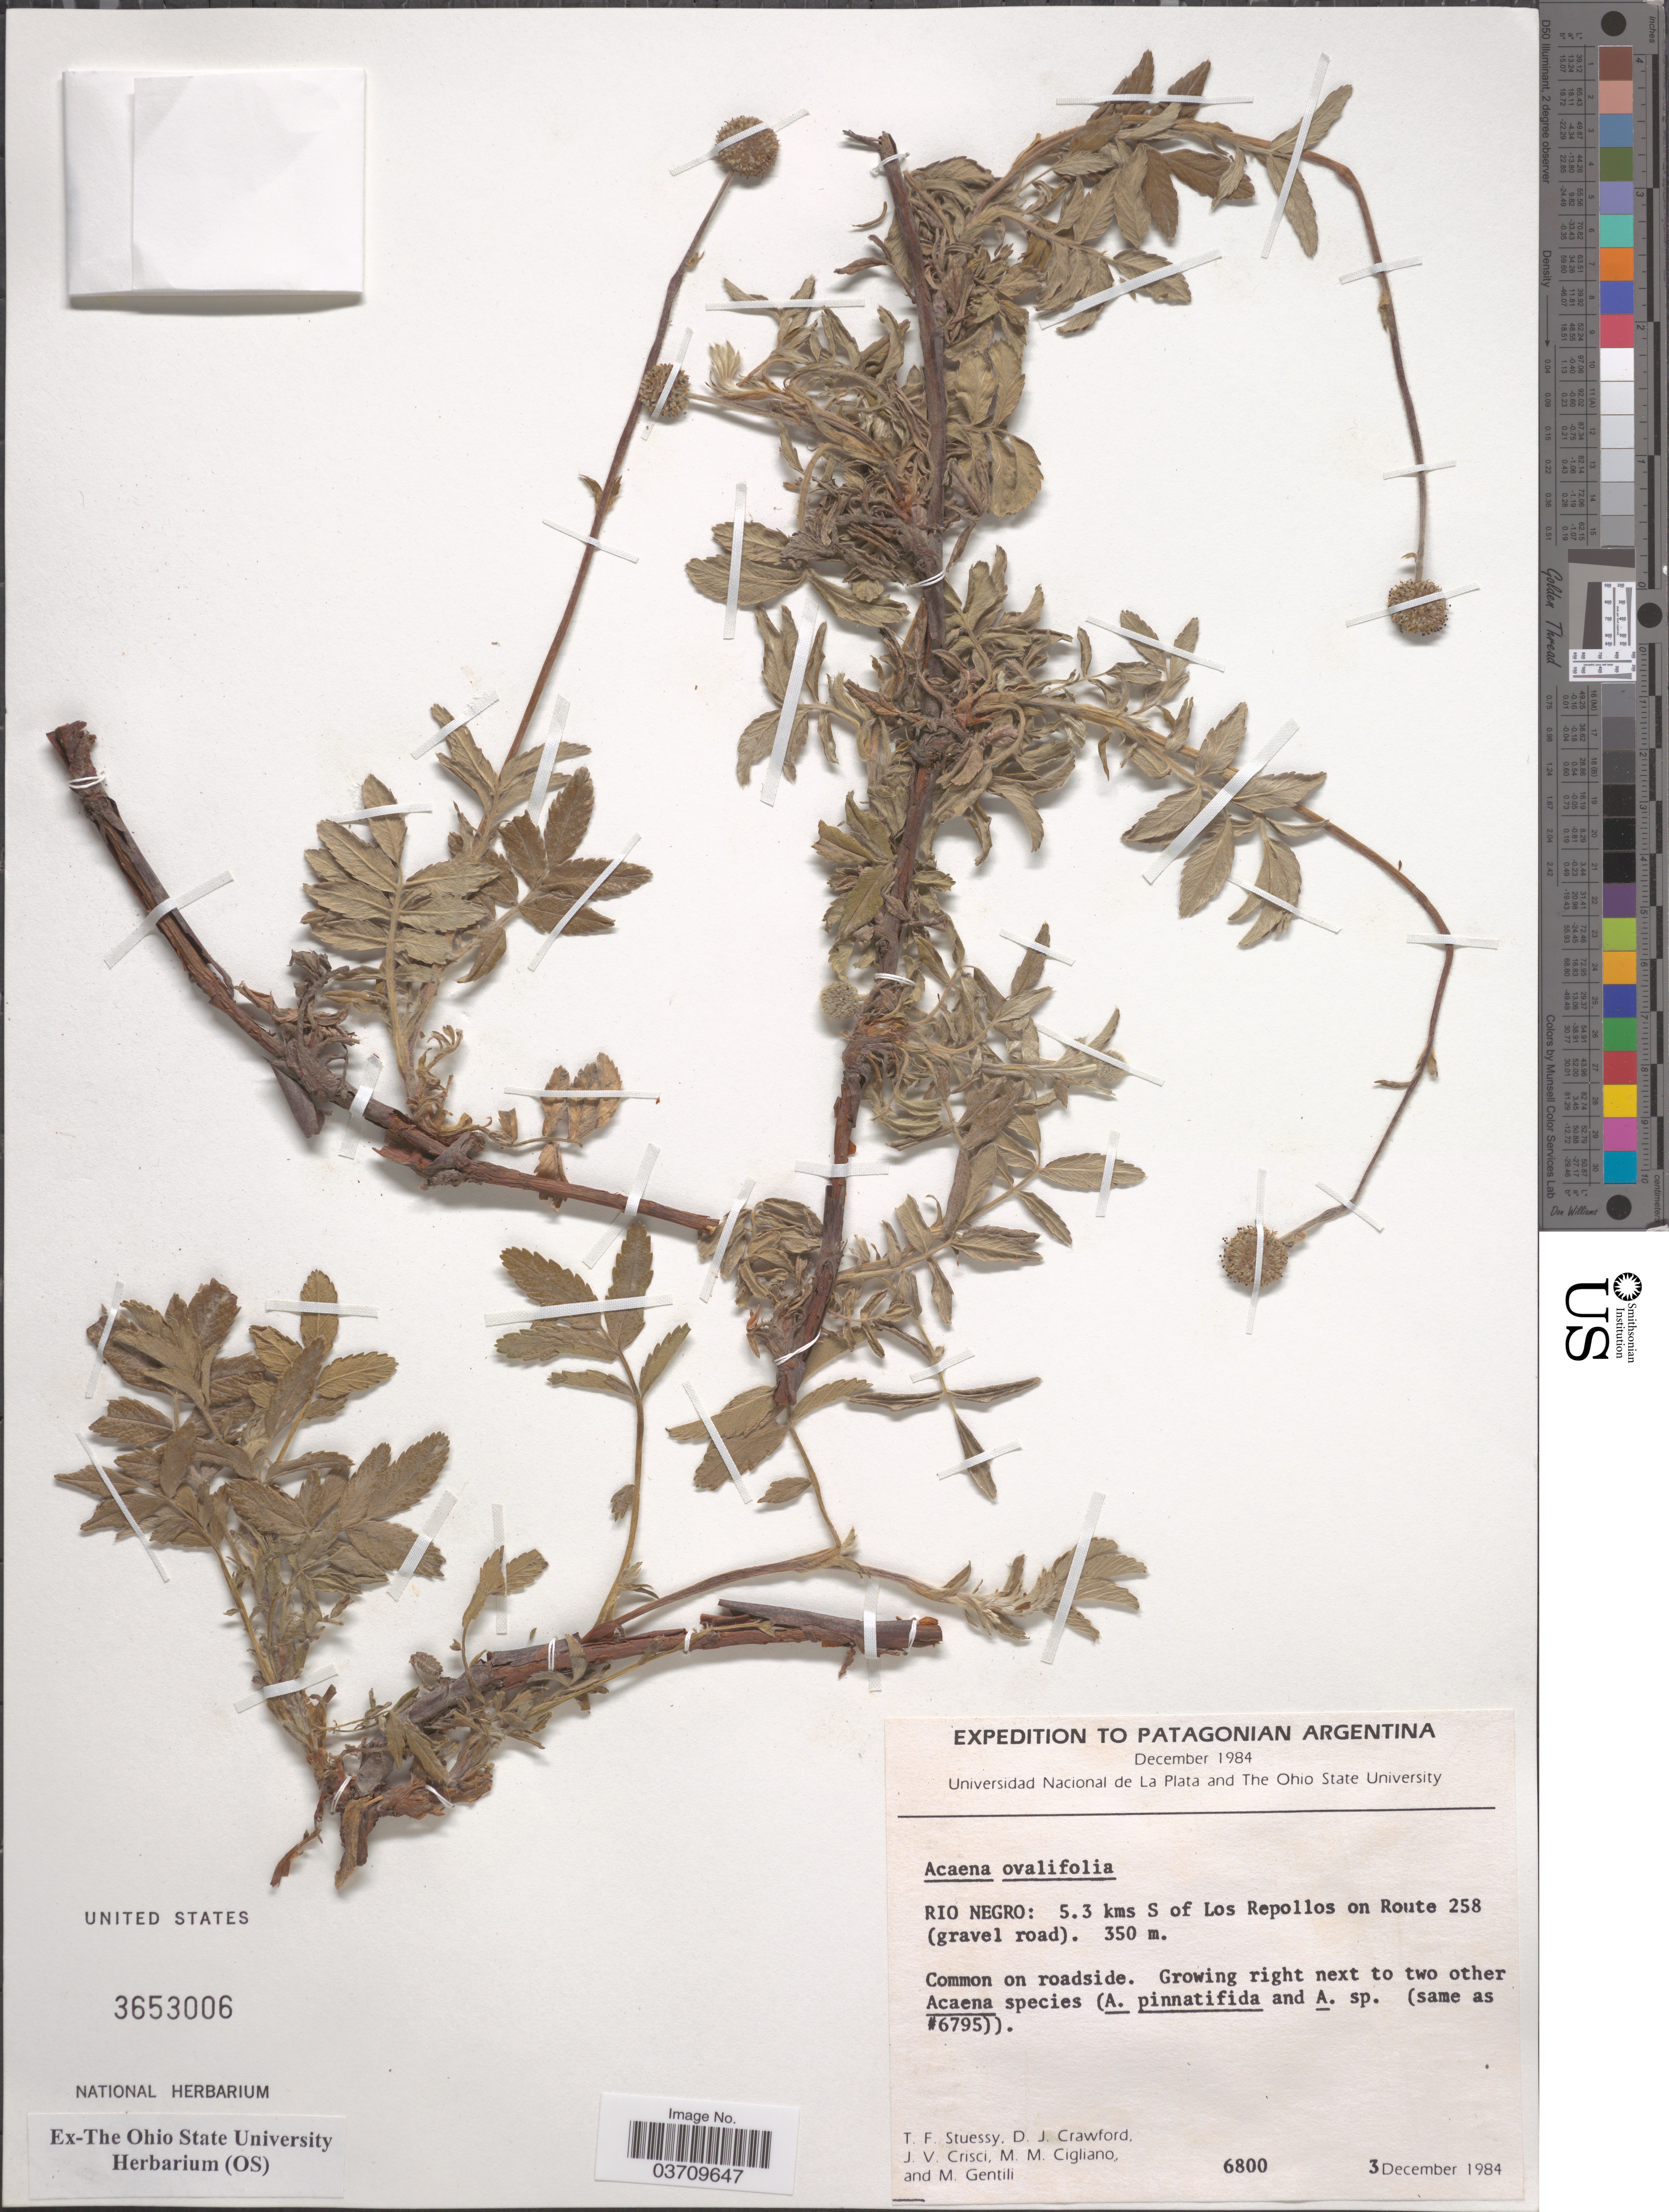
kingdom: Plantae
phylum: Tracheophyta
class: Magnoliopsida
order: Rosales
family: Rosaceae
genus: Acaena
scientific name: Acaena ovalifolia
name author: Ruiz & Pav.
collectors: T. Stuessy, D. Crawford, J. Crisci, M. Cigliano & M. Gentili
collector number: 6800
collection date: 1984-12-03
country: Argentina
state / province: Rio Negro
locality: Patagonian. 5.3 kms S of Los Repollos on Route 258 (gravel road).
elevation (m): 350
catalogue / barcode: US 3653006